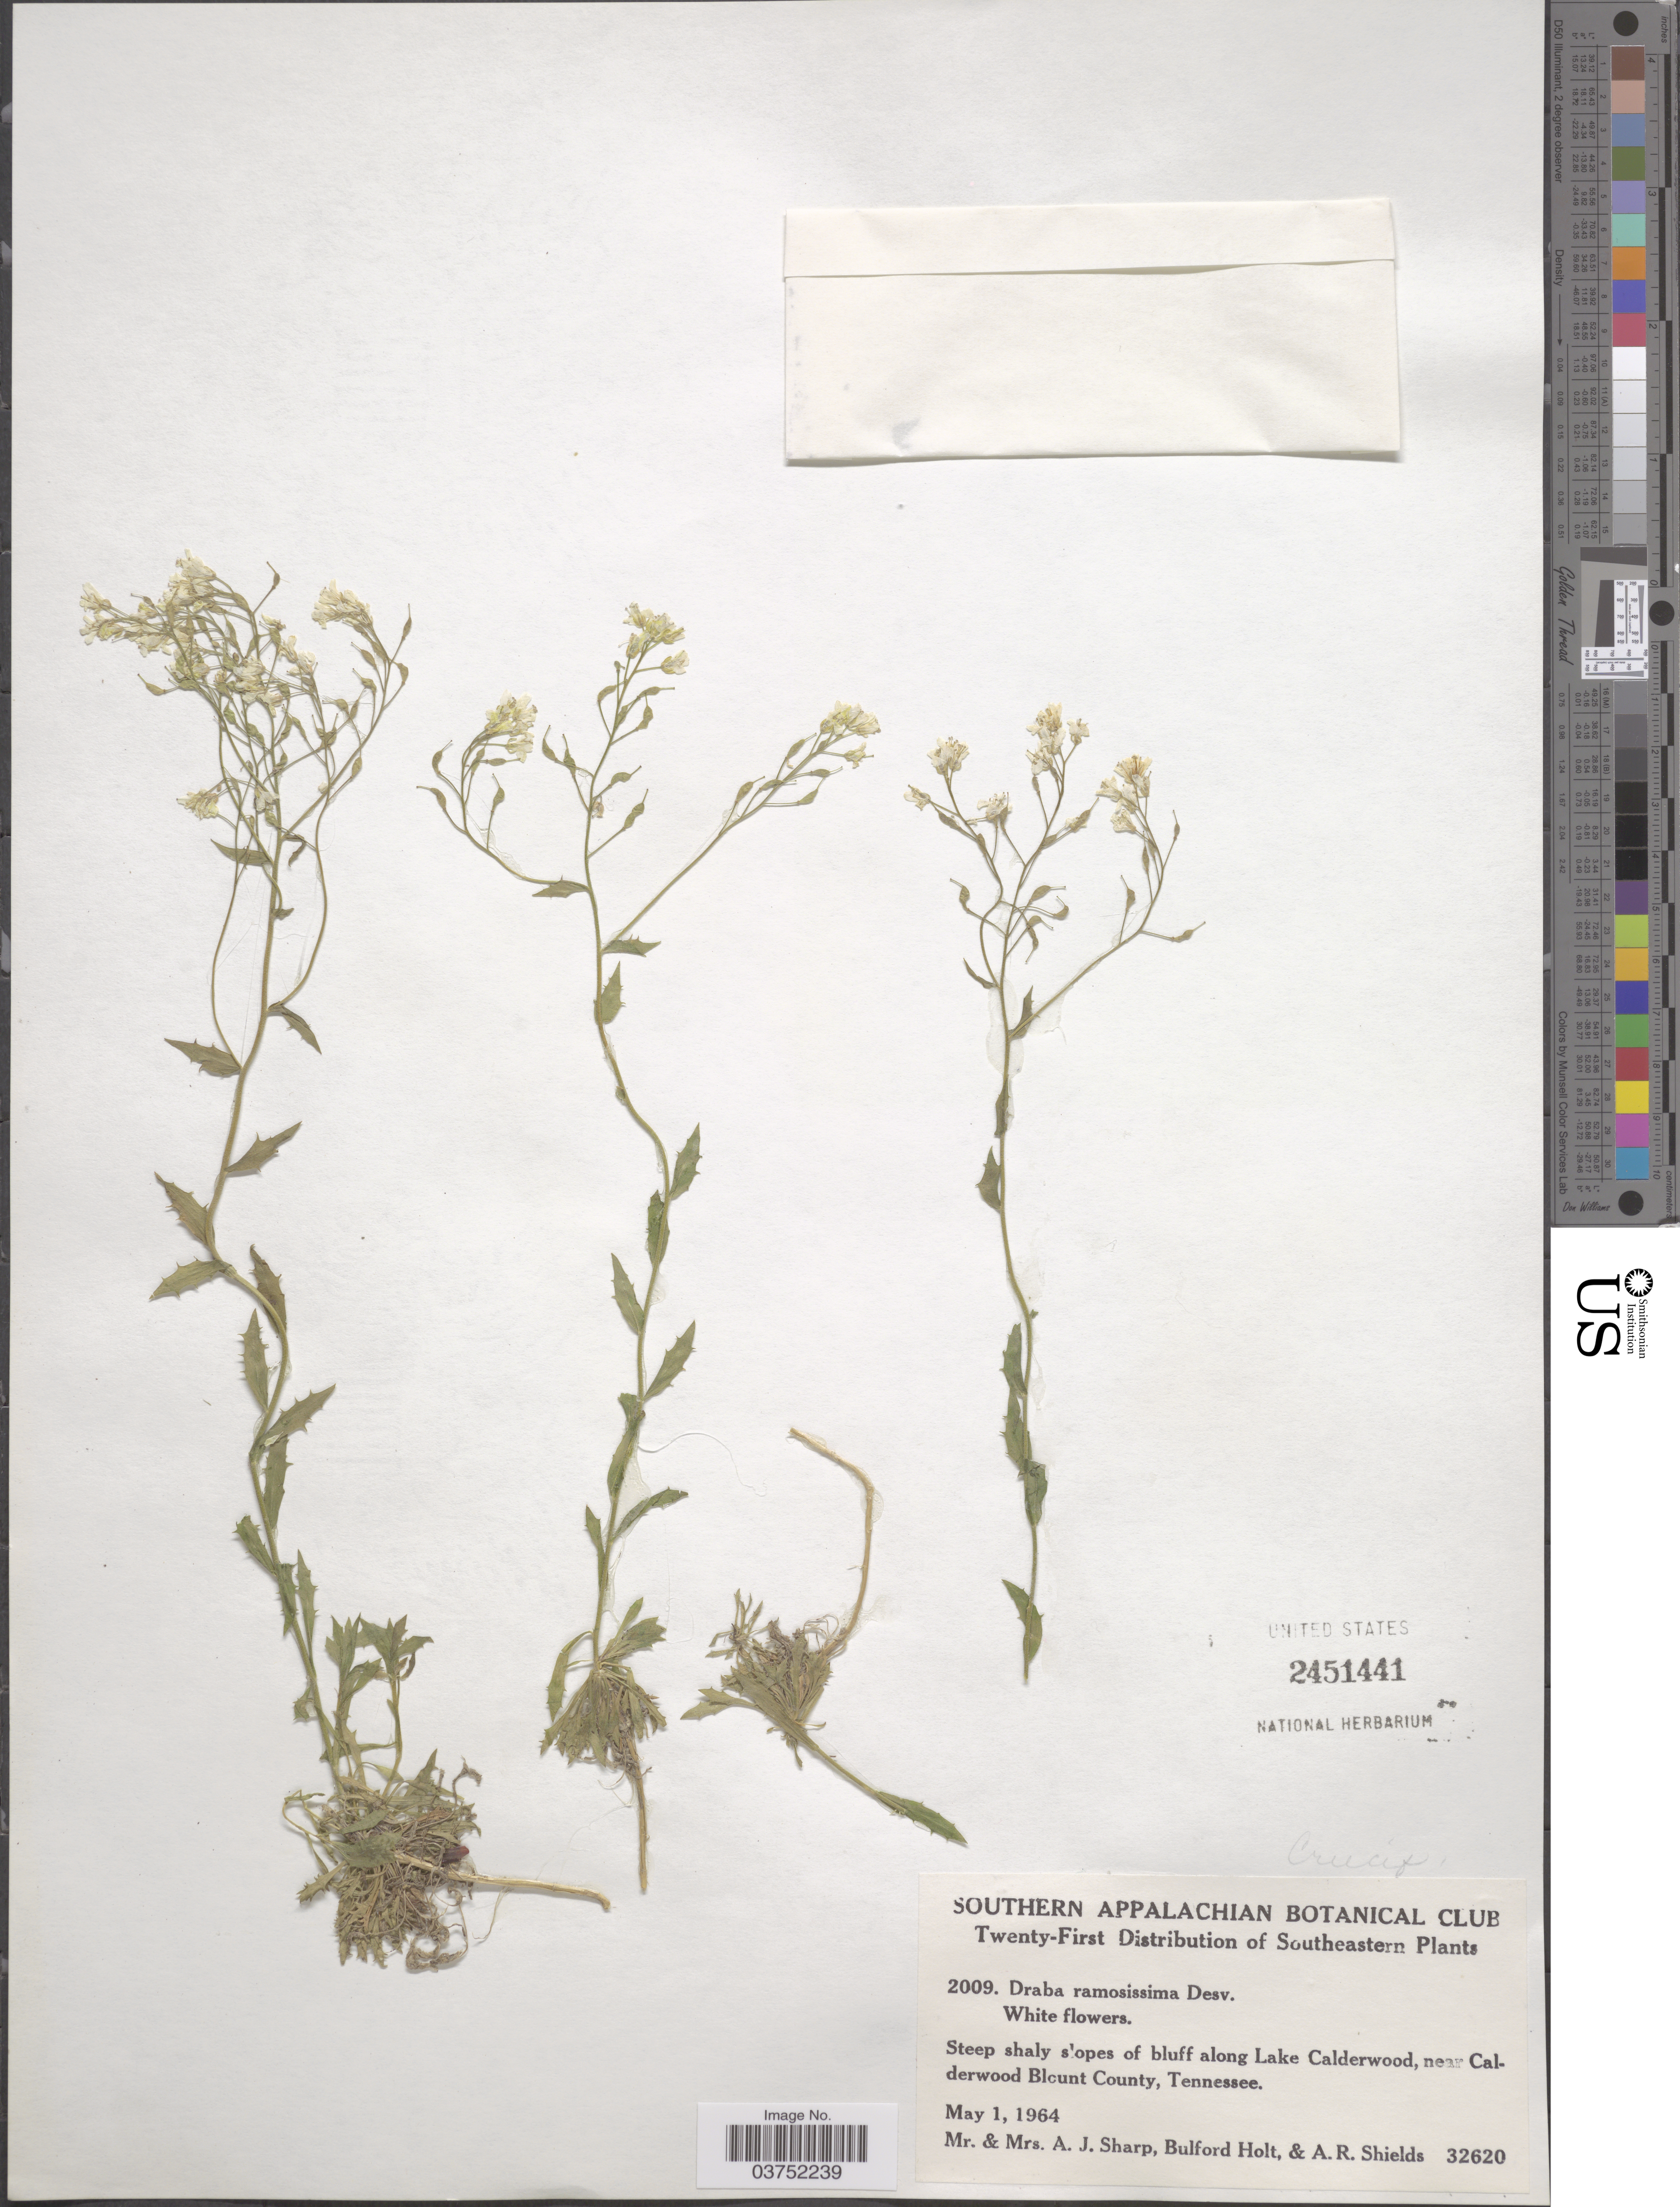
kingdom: Plantae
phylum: Tracheophyta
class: Magnoliopsida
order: Brassicales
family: Brassicaceae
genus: Draba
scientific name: Draba ramosissima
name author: Desv.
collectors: A. J. Sharp, Mrs A. J. Sharp, B. Holt & A. Shields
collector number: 32620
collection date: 1964-05-01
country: United States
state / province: Tennessee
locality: Steep shaly slopes of bluff along Lake Calderwood, near Calderwood Blount County.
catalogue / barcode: US 2451441